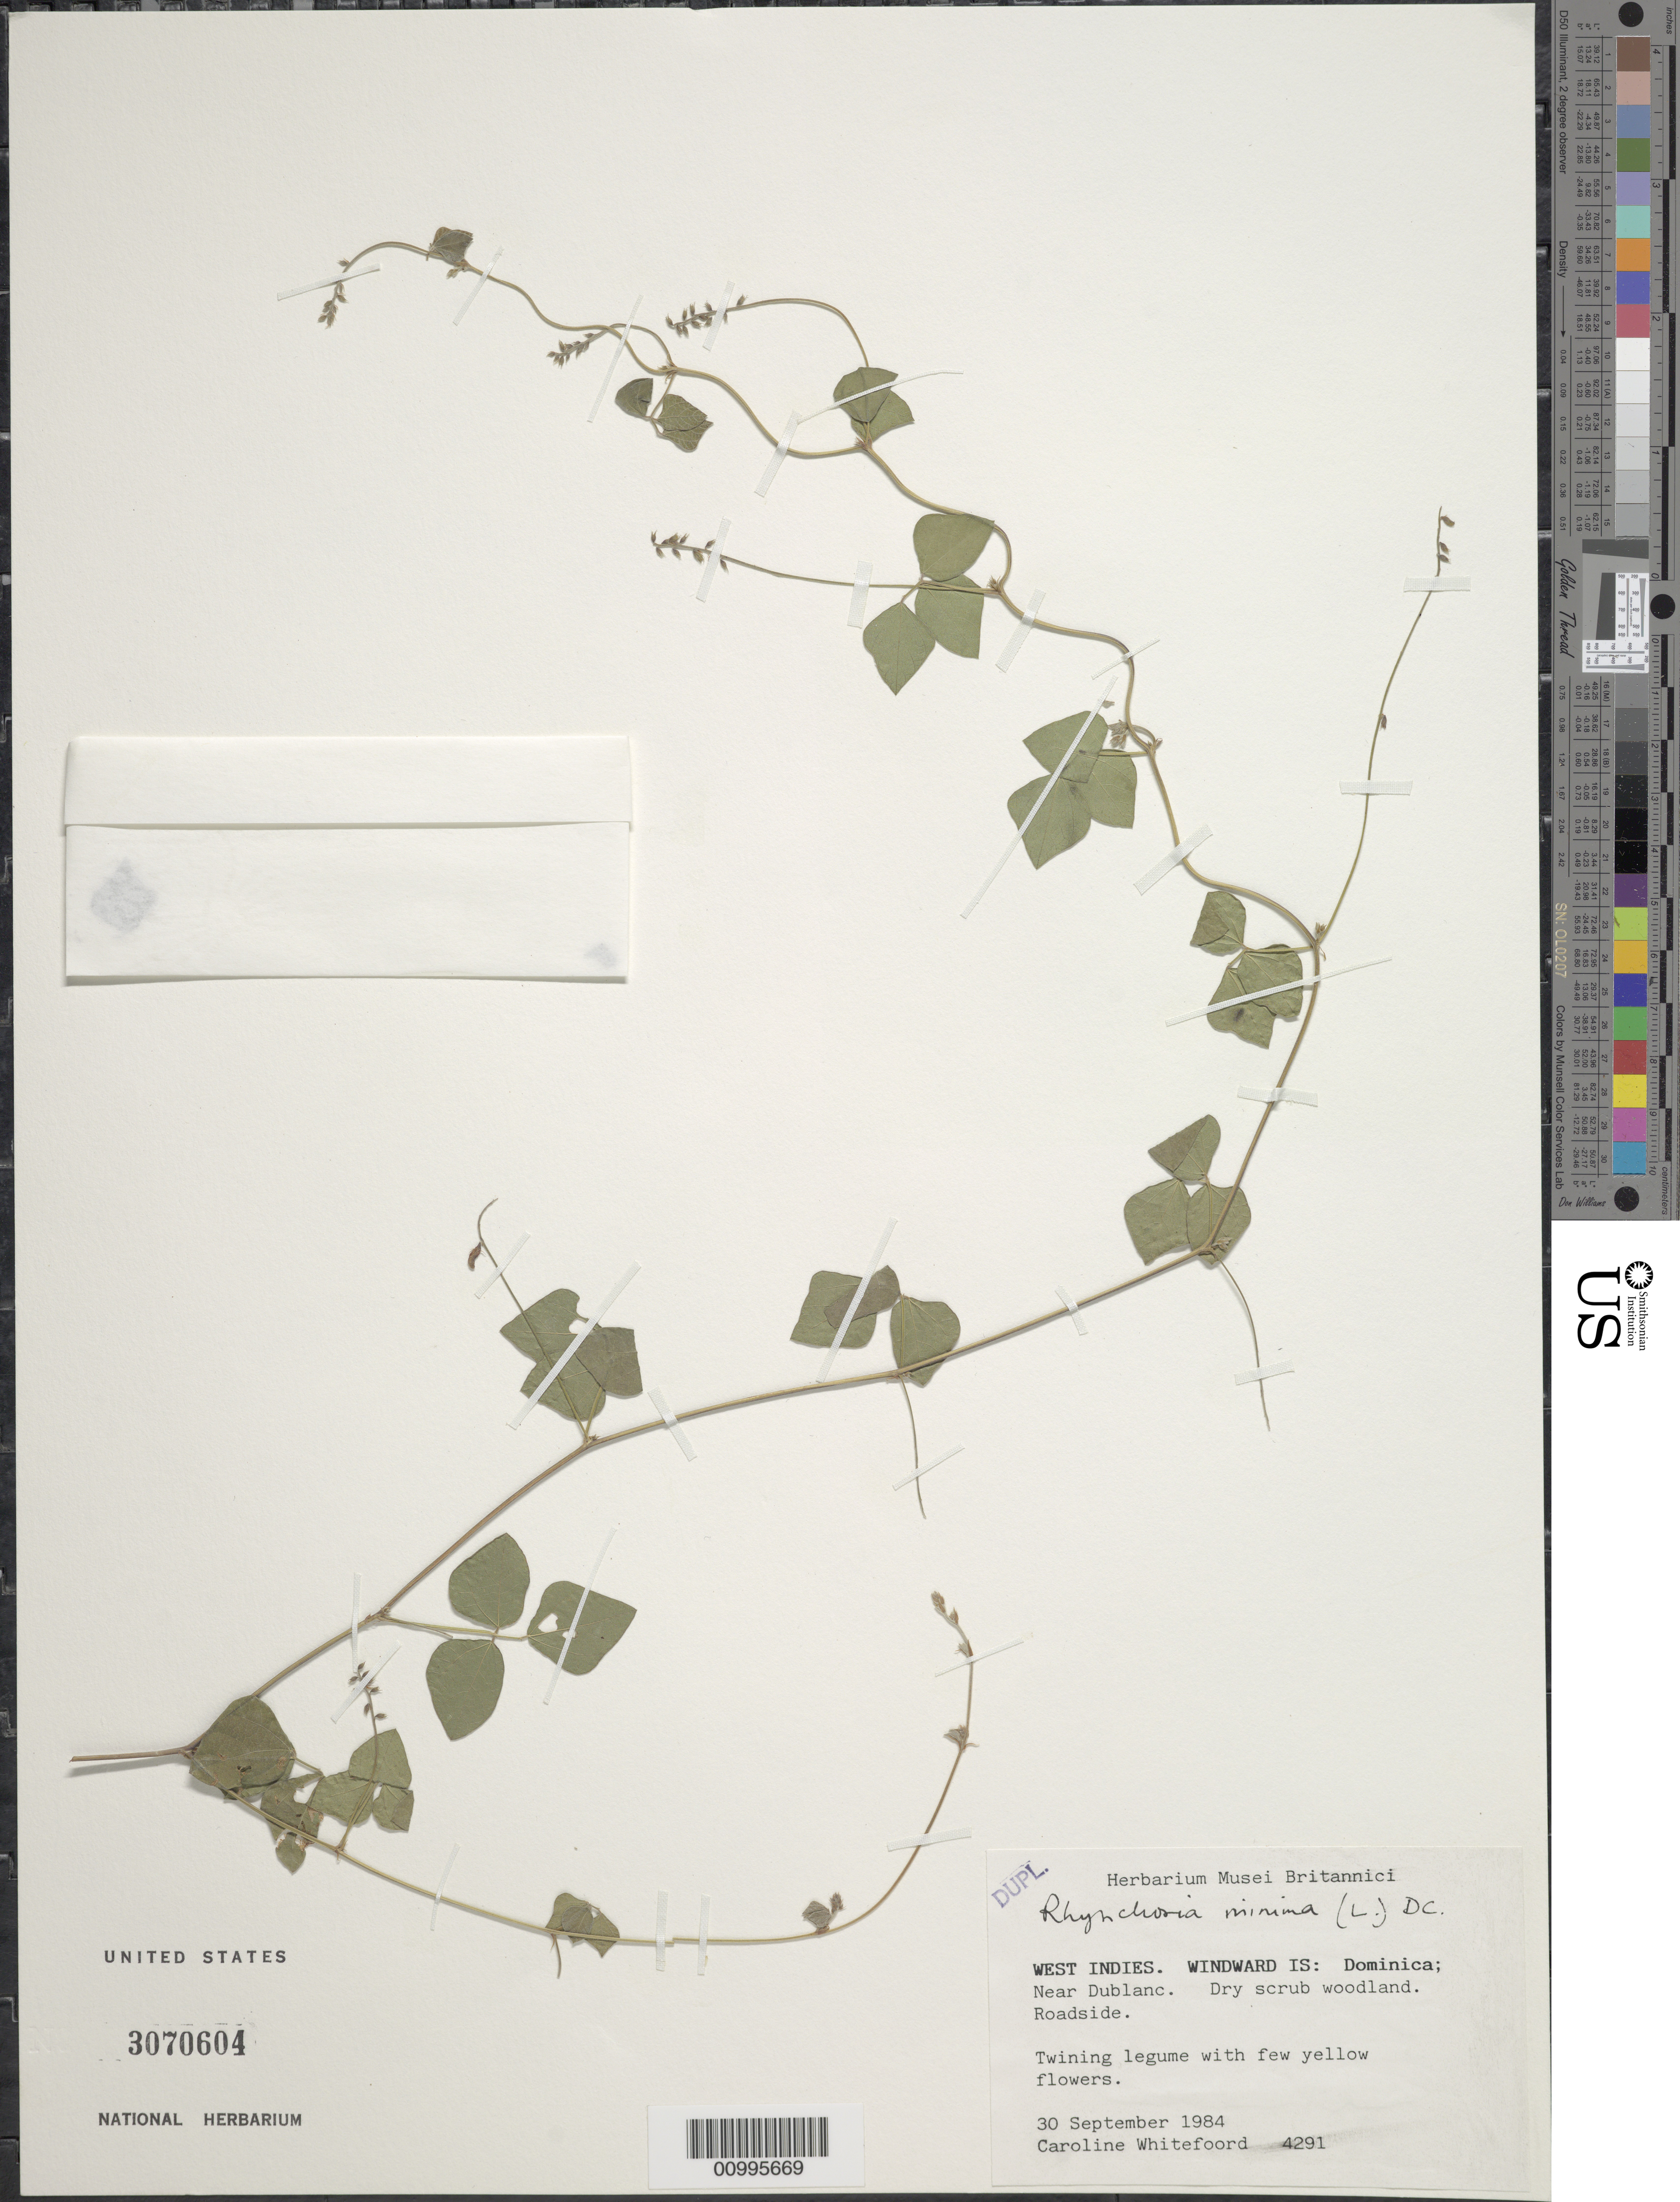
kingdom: Plantae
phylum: Tracheophyta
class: Magnoliopsida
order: Fabales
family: Fabaceae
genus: Rhynchosia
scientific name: Rhynchosia minima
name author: (L.) DC.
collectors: C. Whitefoord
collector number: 4291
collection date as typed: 30 Sep 1984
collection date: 1984-09-30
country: Dominica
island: Dominica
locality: Windward Island. Near Dublanc. Roadside.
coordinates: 0 N, 0 E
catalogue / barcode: US 3070604